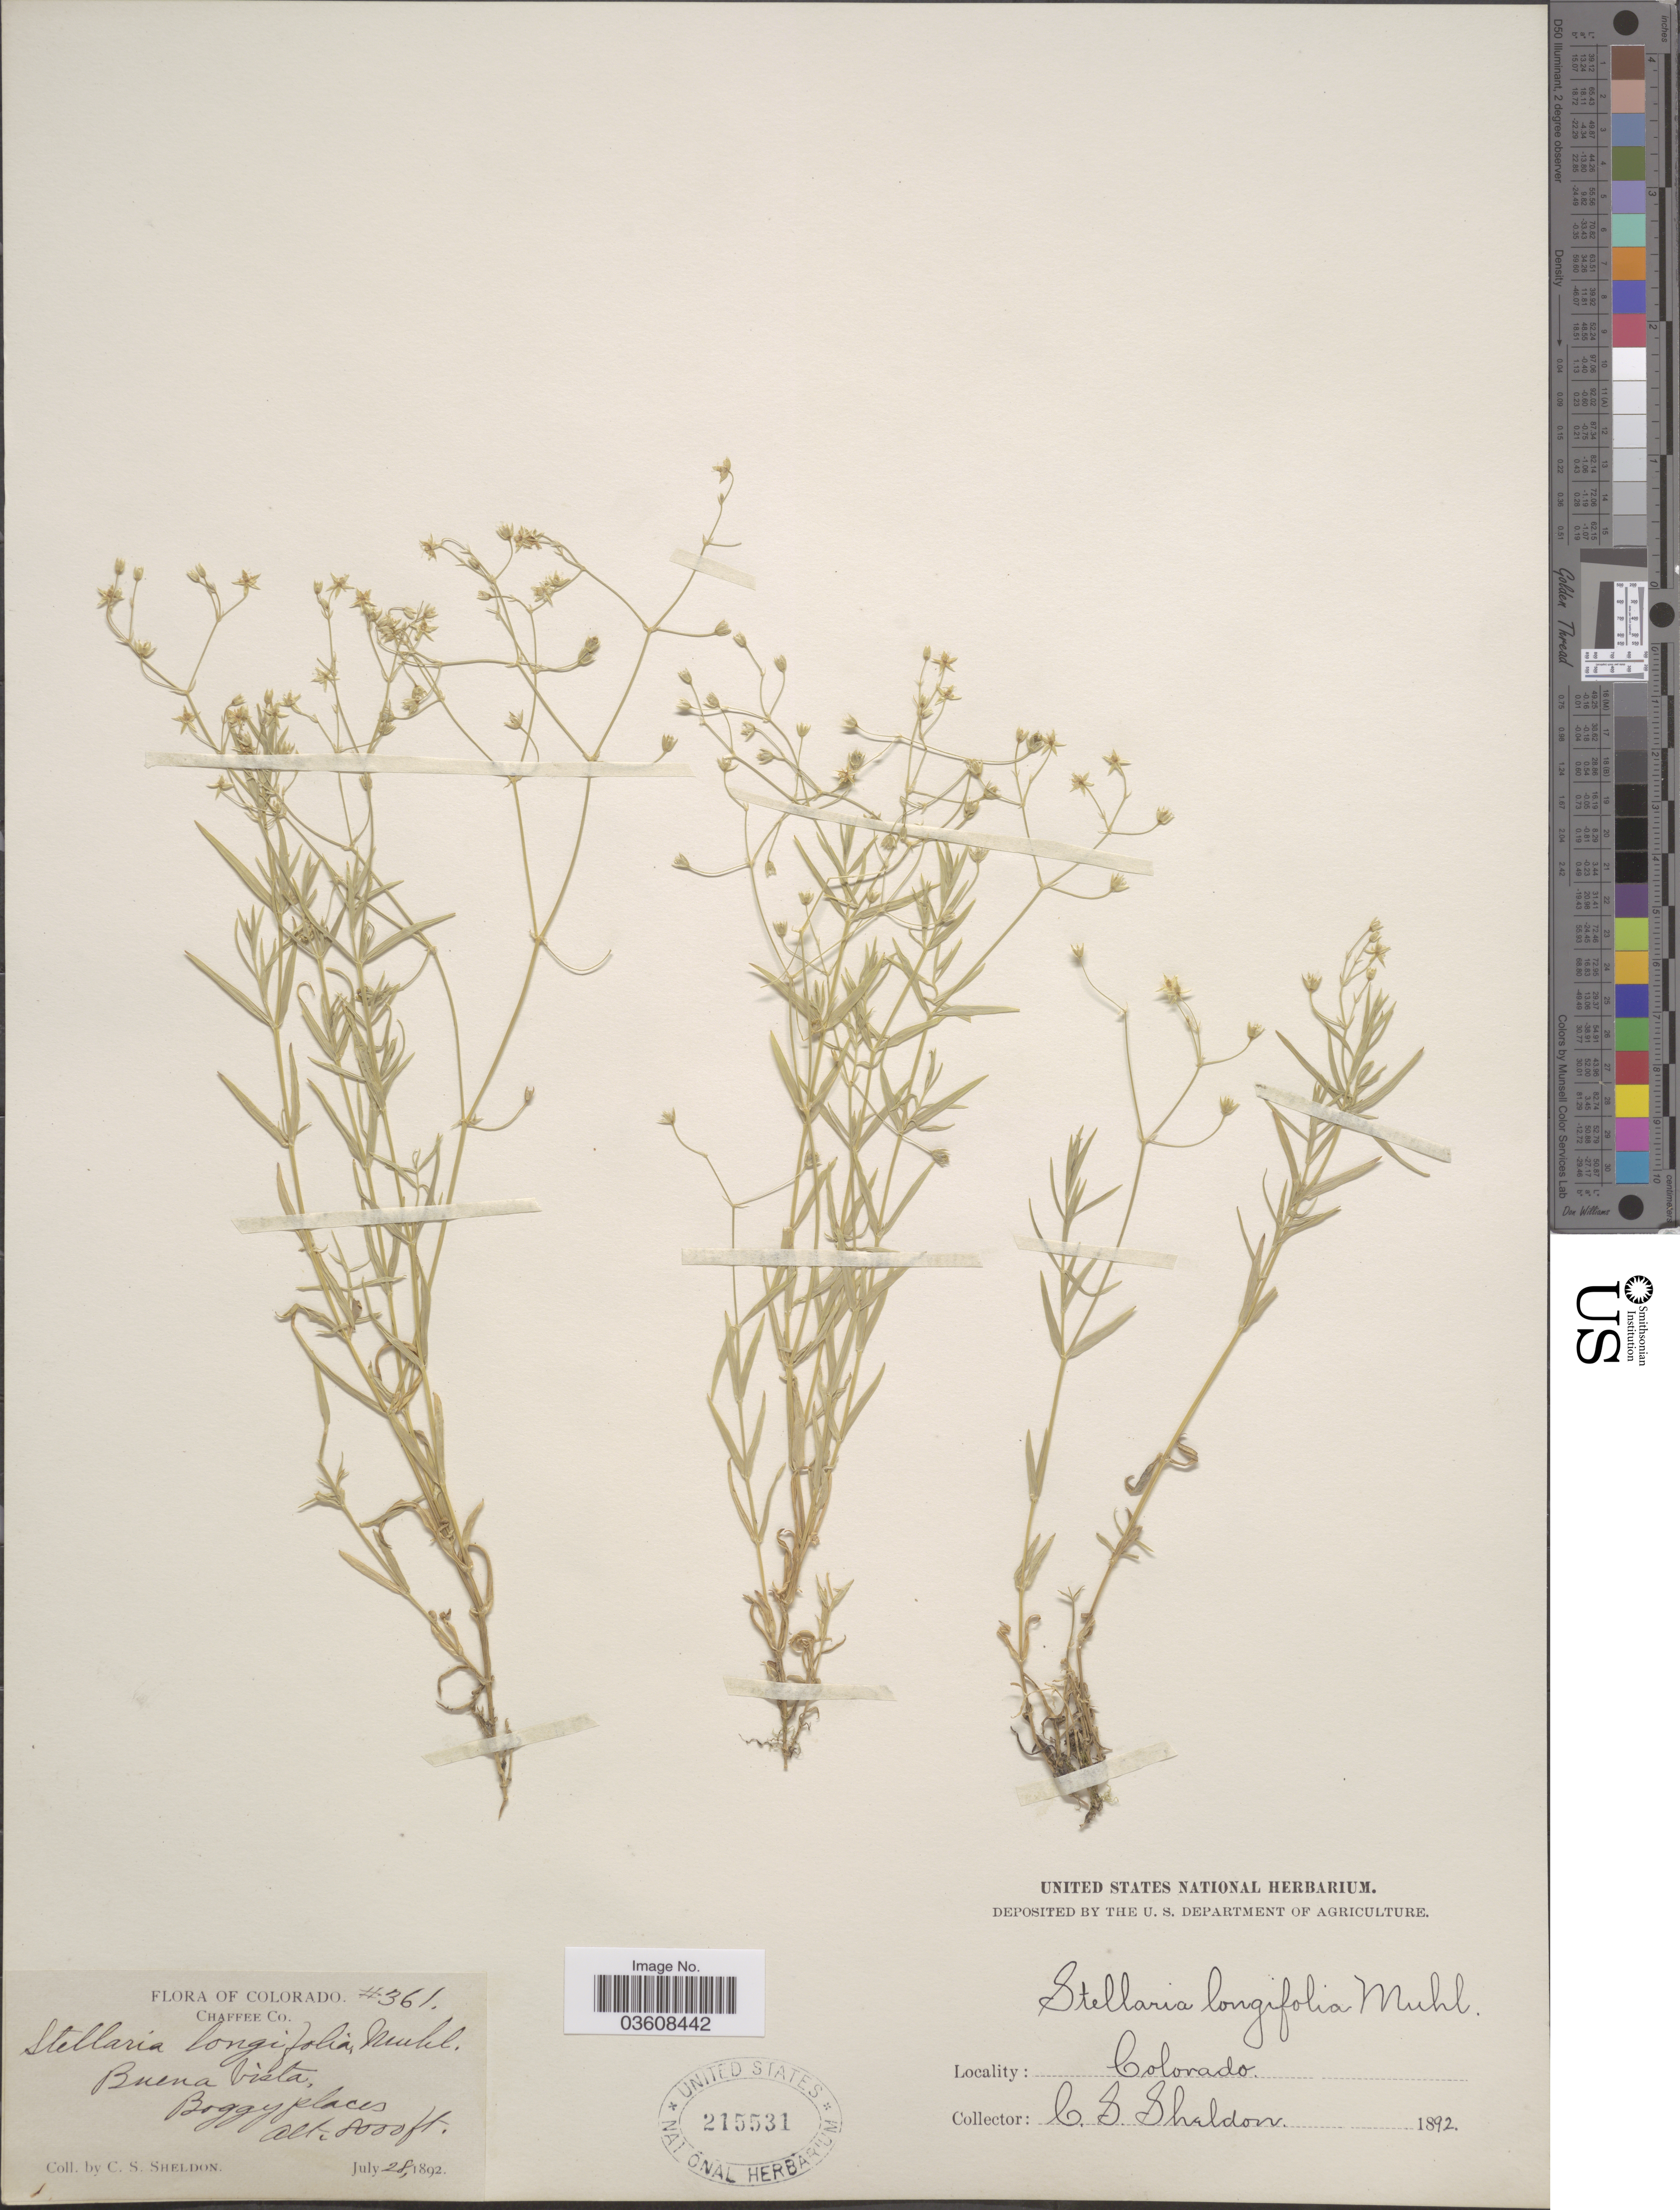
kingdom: Plantae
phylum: Tracheophyta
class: Magnoliopsida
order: Caryophyllales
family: Caryophyllaceae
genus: Stellaria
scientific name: Stellaria longifolia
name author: Muhl. ex Willd.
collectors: C. S. Sheldon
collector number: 361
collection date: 1892-07-28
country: United States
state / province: Colorado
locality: Chaffee Co. Buena Vista.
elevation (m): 2438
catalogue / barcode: US 215531